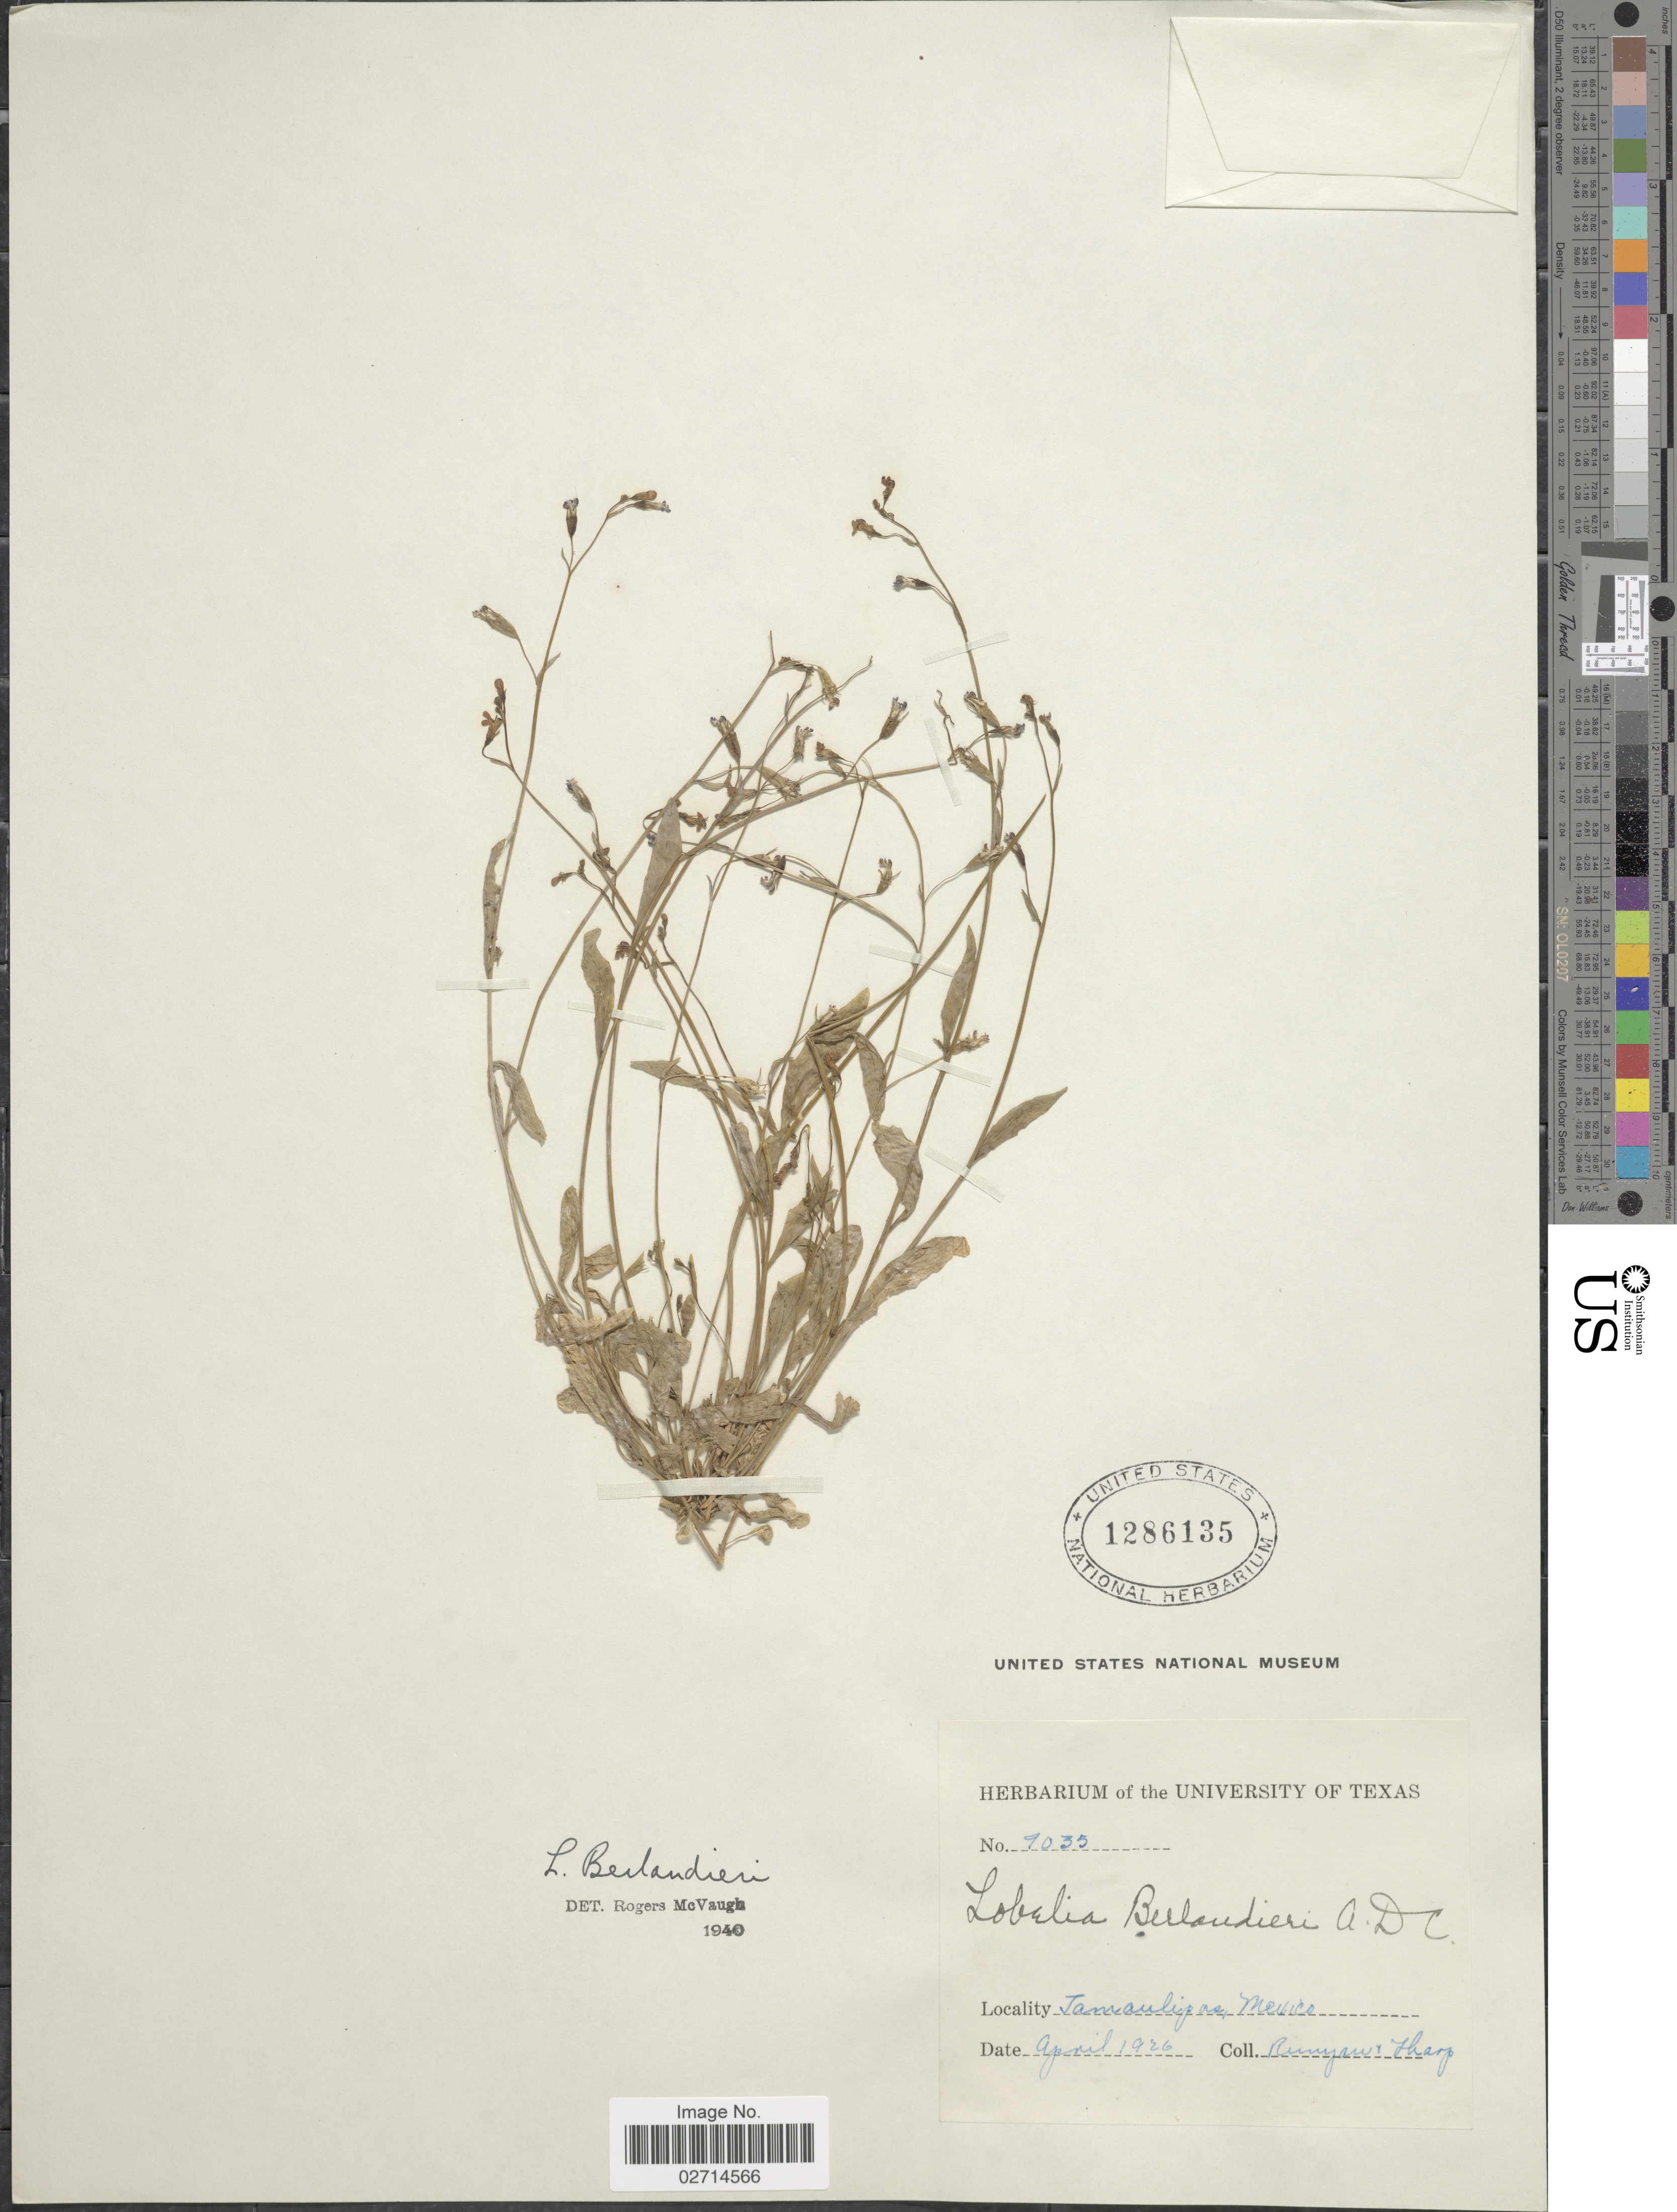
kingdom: Plantae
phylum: Tracheophyta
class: Magnoliopsida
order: Asterales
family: Campanulaceae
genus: Lobelia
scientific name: Lobelia berlandieri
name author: A. DC.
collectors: -. Runyon & Tharp, --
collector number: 9035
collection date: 1926-04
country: Mexico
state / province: Tamaulipas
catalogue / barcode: US 1286135